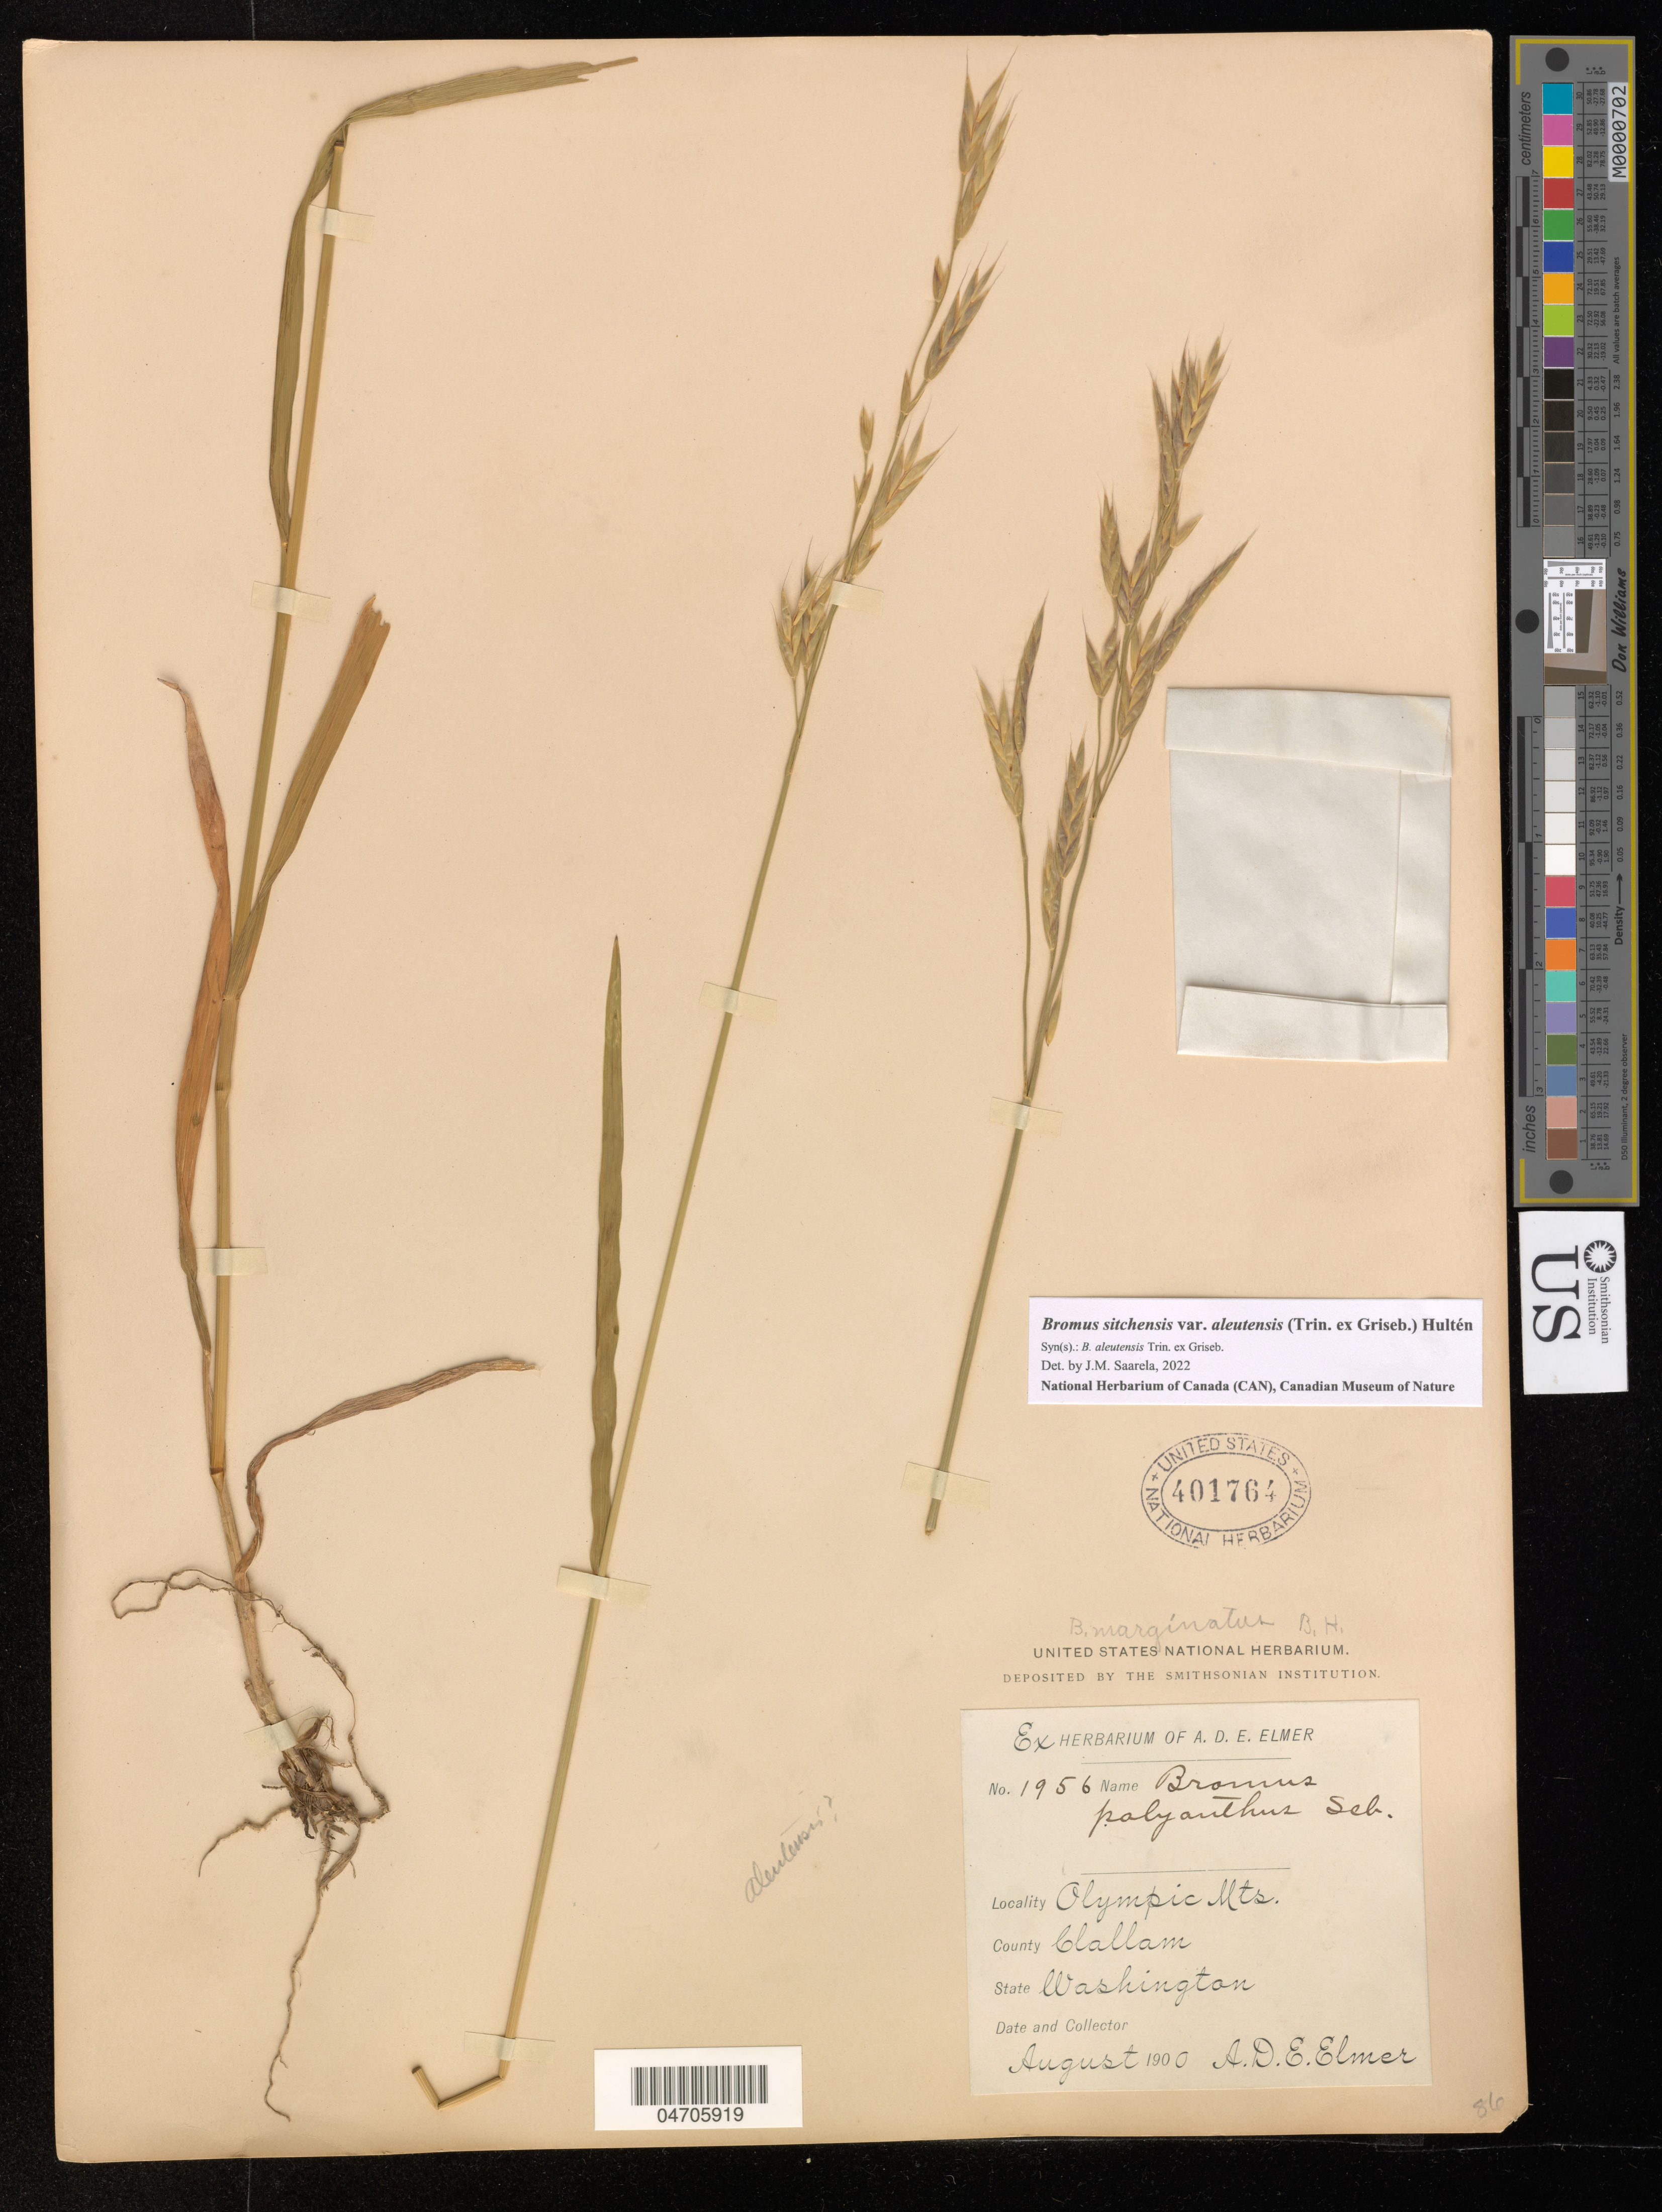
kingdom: Plantae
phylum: Tracheophyta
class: Liliopsida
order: Poales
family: Poaceae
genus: Bromus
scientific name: Bromus sitchensis var. polyanthus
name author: (Scribn. ex Shear) R.E. Brainerd & Otting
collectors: A. D. E. Elmer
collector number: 1956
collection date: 1900-08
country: United States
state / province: Washington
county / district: Clallam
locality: Olympic Mts. County Clallam.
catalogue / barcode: US 401764